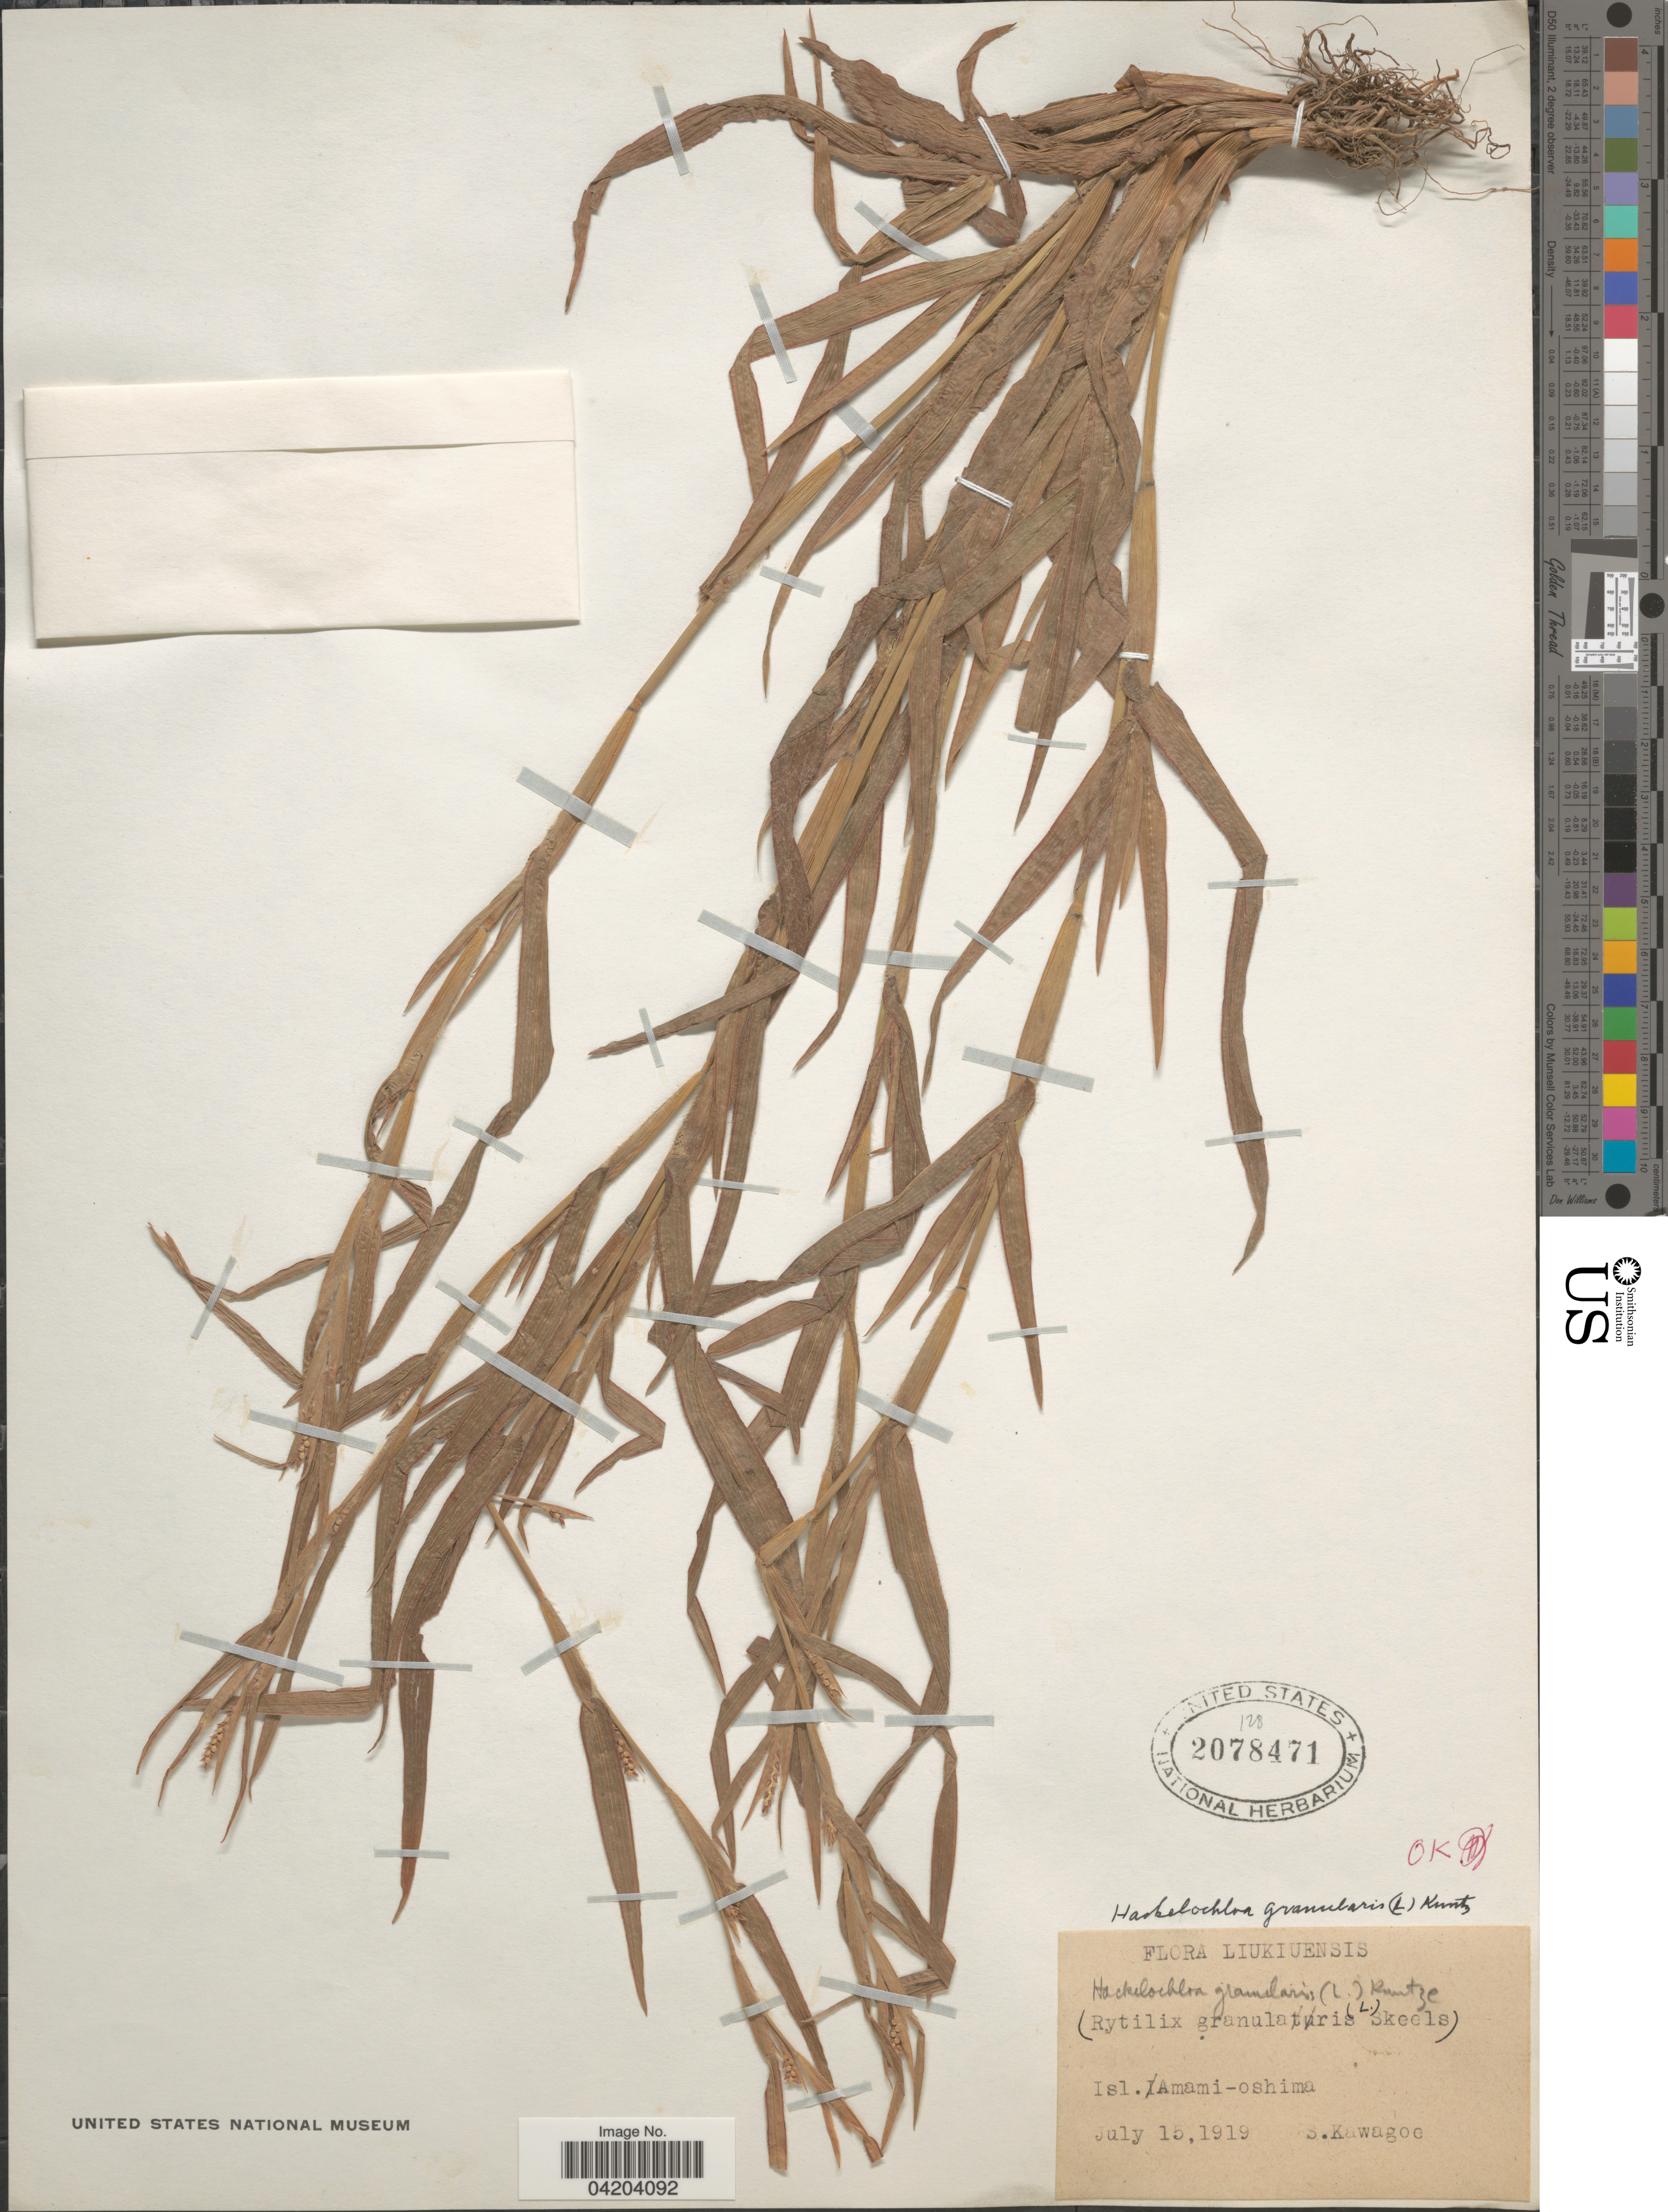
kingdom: Plantae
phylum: Tracheophyta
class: Liliopsida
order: Poales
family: Poaceae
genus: Mnesithea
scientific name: Mnesithea granularis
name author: (L.) de Koning & Sosef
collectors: S. Kawagoe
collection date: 1919-07-15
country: Japan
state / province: Okinawa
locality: Isl. Amami-oshima.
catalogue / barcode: US 2078471